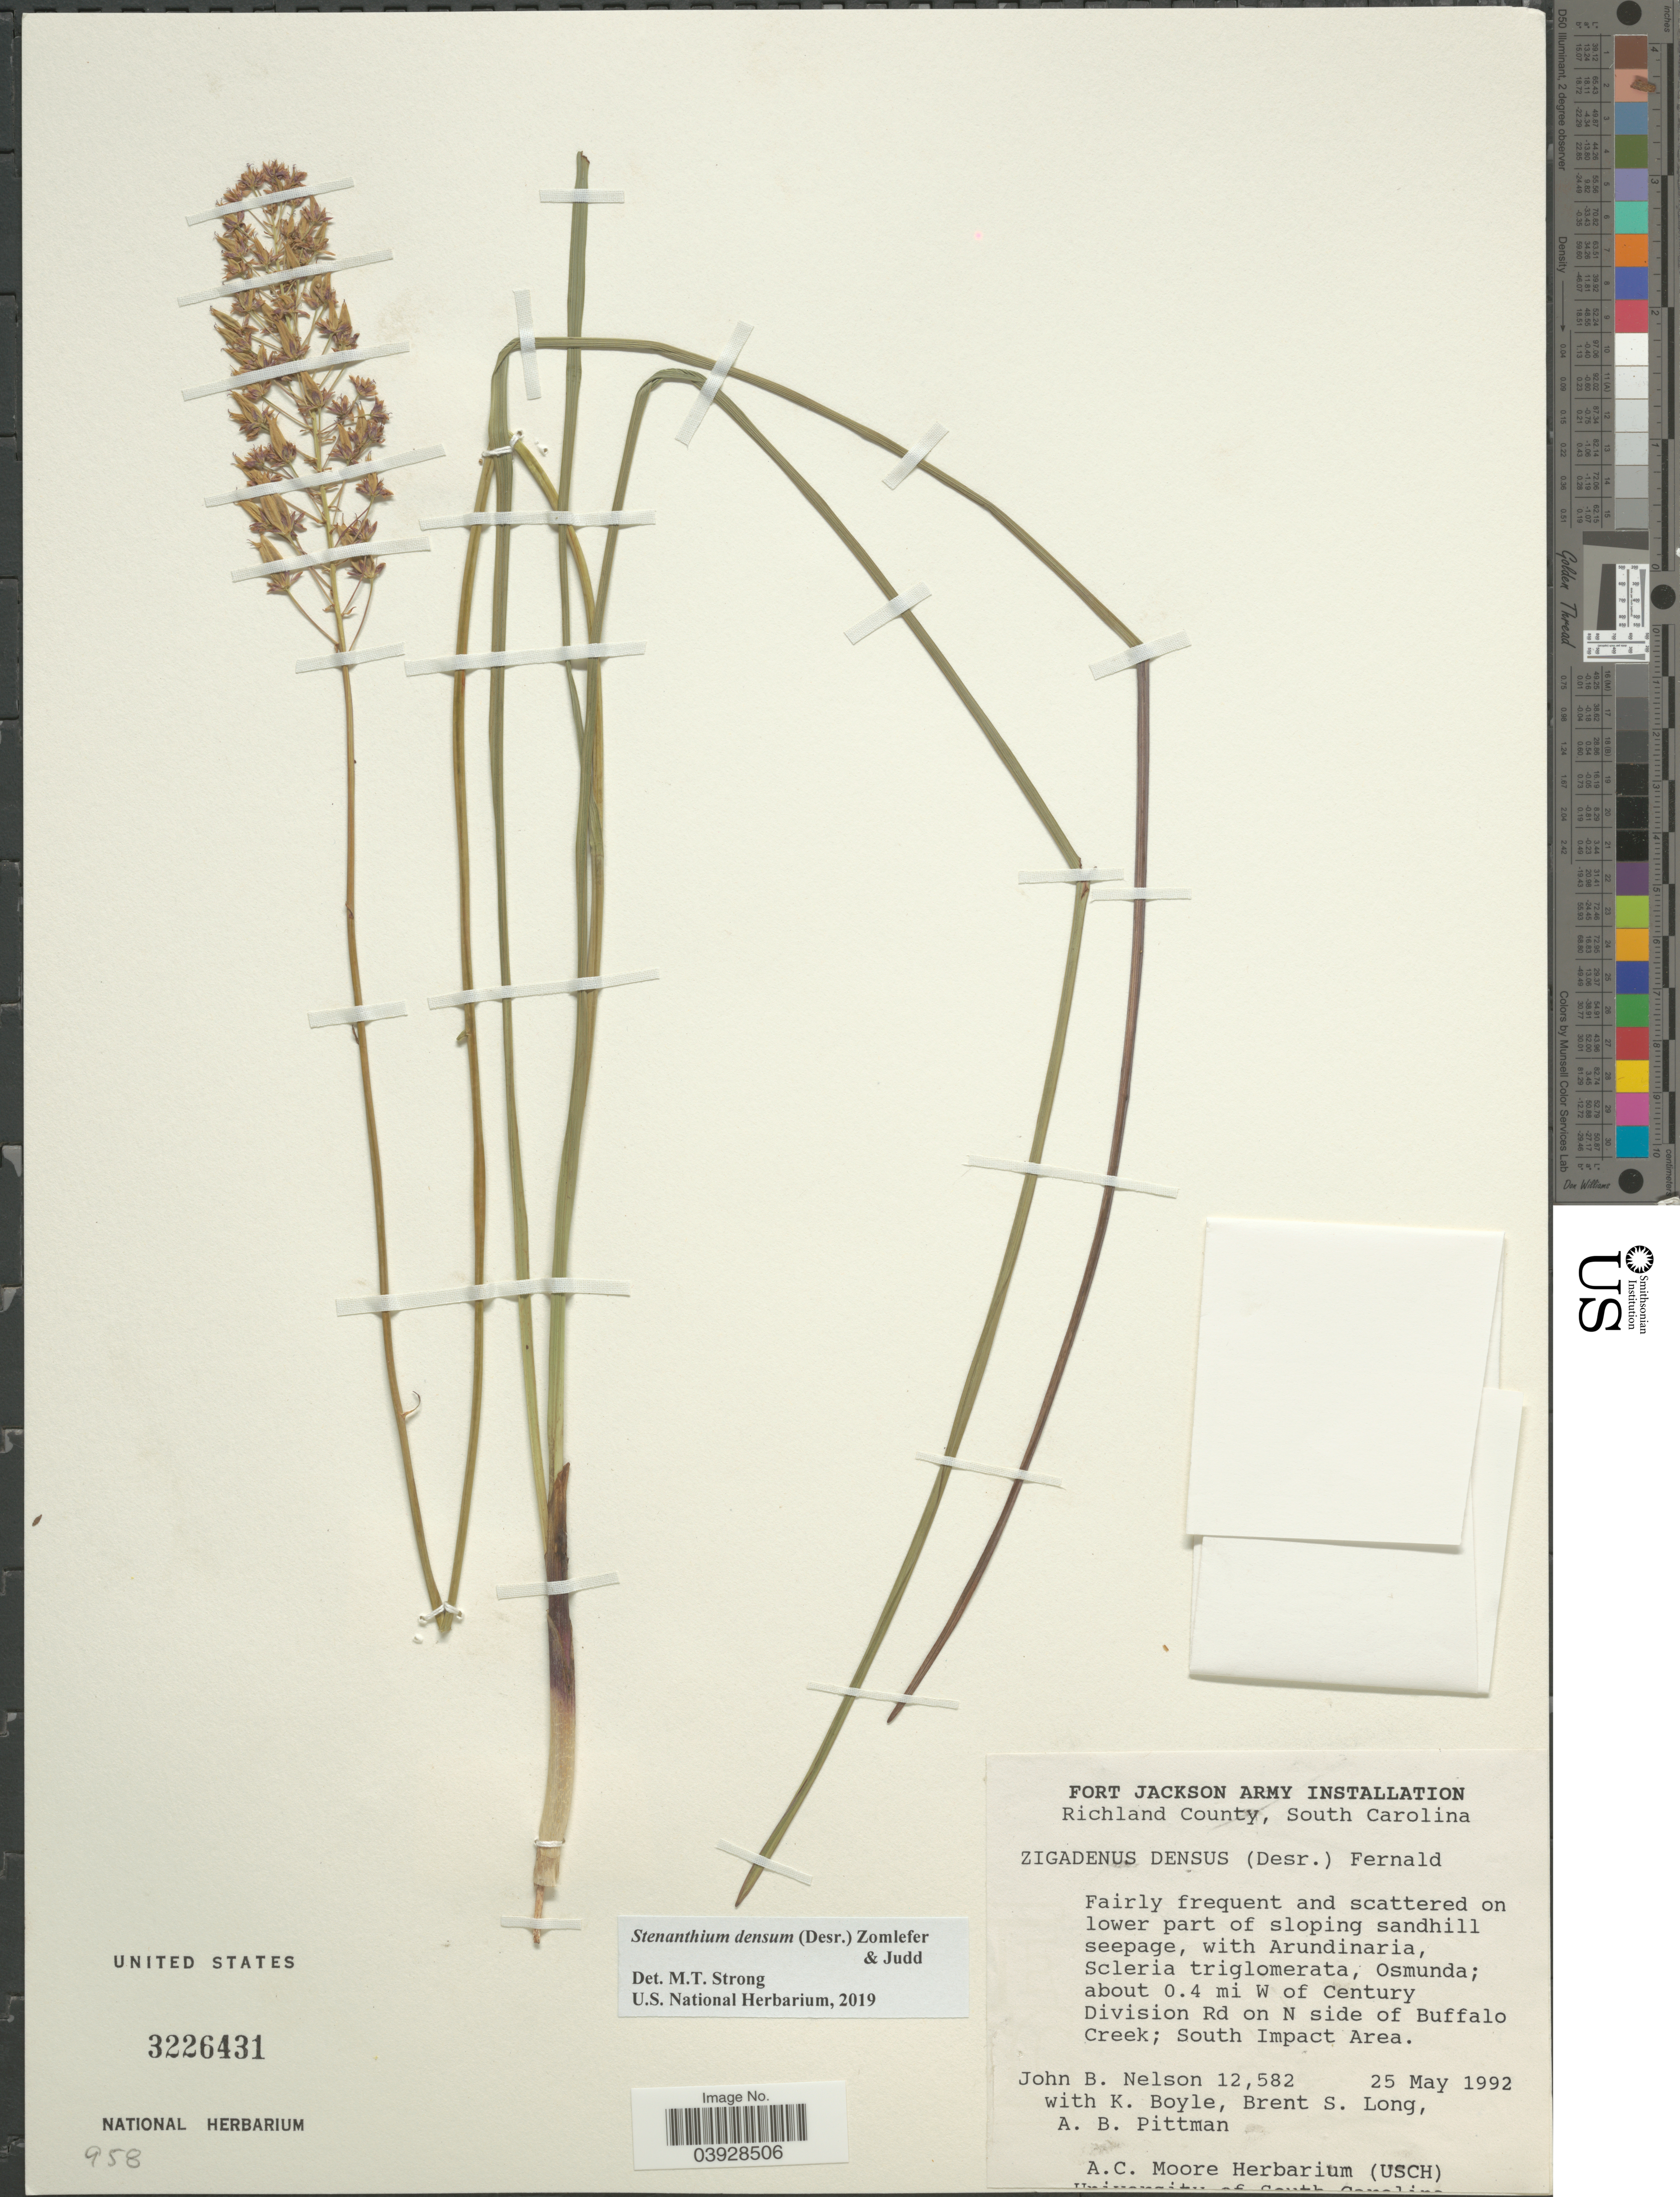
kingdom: Plantae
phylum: Tracheophyta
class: Liliopsida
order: Liliales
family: Melanthiaceae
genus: Stenanthium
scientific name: Stenanthium densum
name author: (Desr.) Zomlefer & Judd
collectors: J. B. Nelson, K. Boyle, B. Long & A. B. Pittman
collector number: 12582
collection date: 1992-05-25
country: United States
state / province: South Carolina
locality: Richland County. About 0.4 mi W of Century Division Rd on N side of Buffalo Creek; South Impact Area.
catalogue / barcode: US 3226431